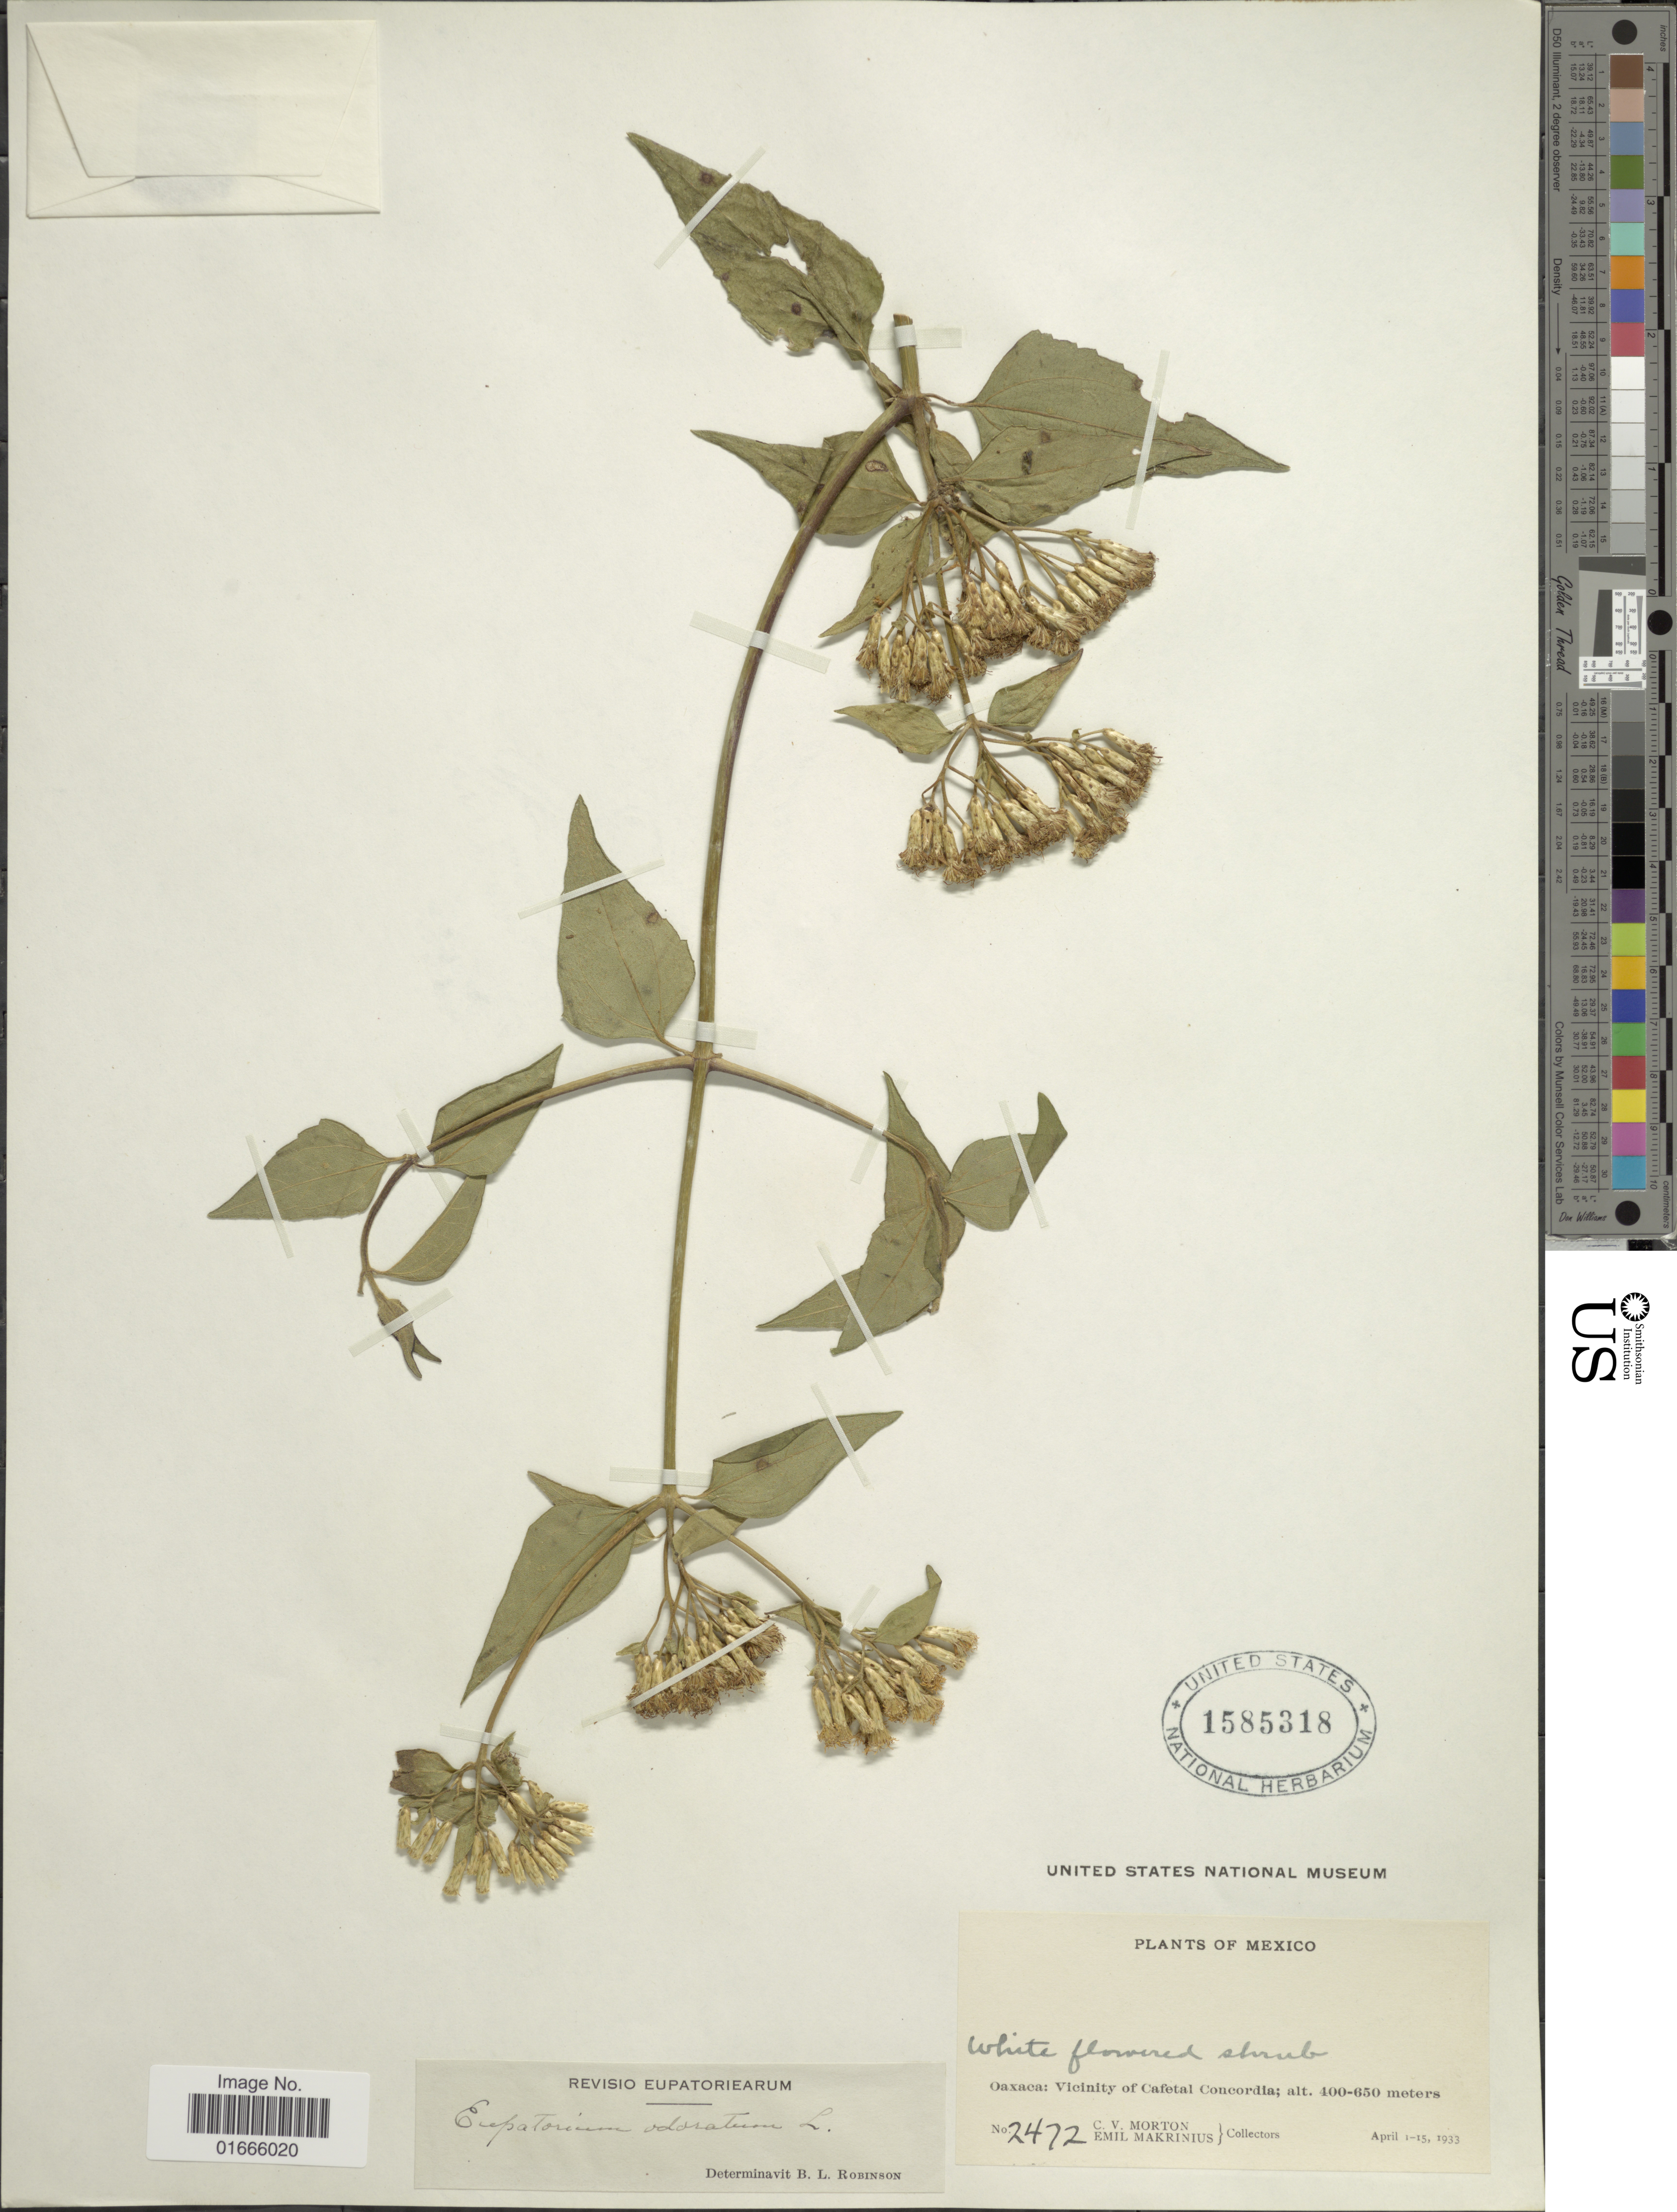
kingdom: Plantae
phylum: Tracheophyta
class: Magnoliopsida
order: Asterales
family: Asteraceae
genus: Chromolaena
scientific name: Chromolaena odorata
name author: (L.) R.M. King & H. Rob.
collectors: C. V. Morton & E. Makrinius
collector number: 2472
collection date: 1933-04-01/1933-04-15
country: Mexico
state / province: Oaxaca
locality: Oaxaca: Vicinity of Cafetal Concordia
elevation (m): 400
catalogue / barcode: US 1585318